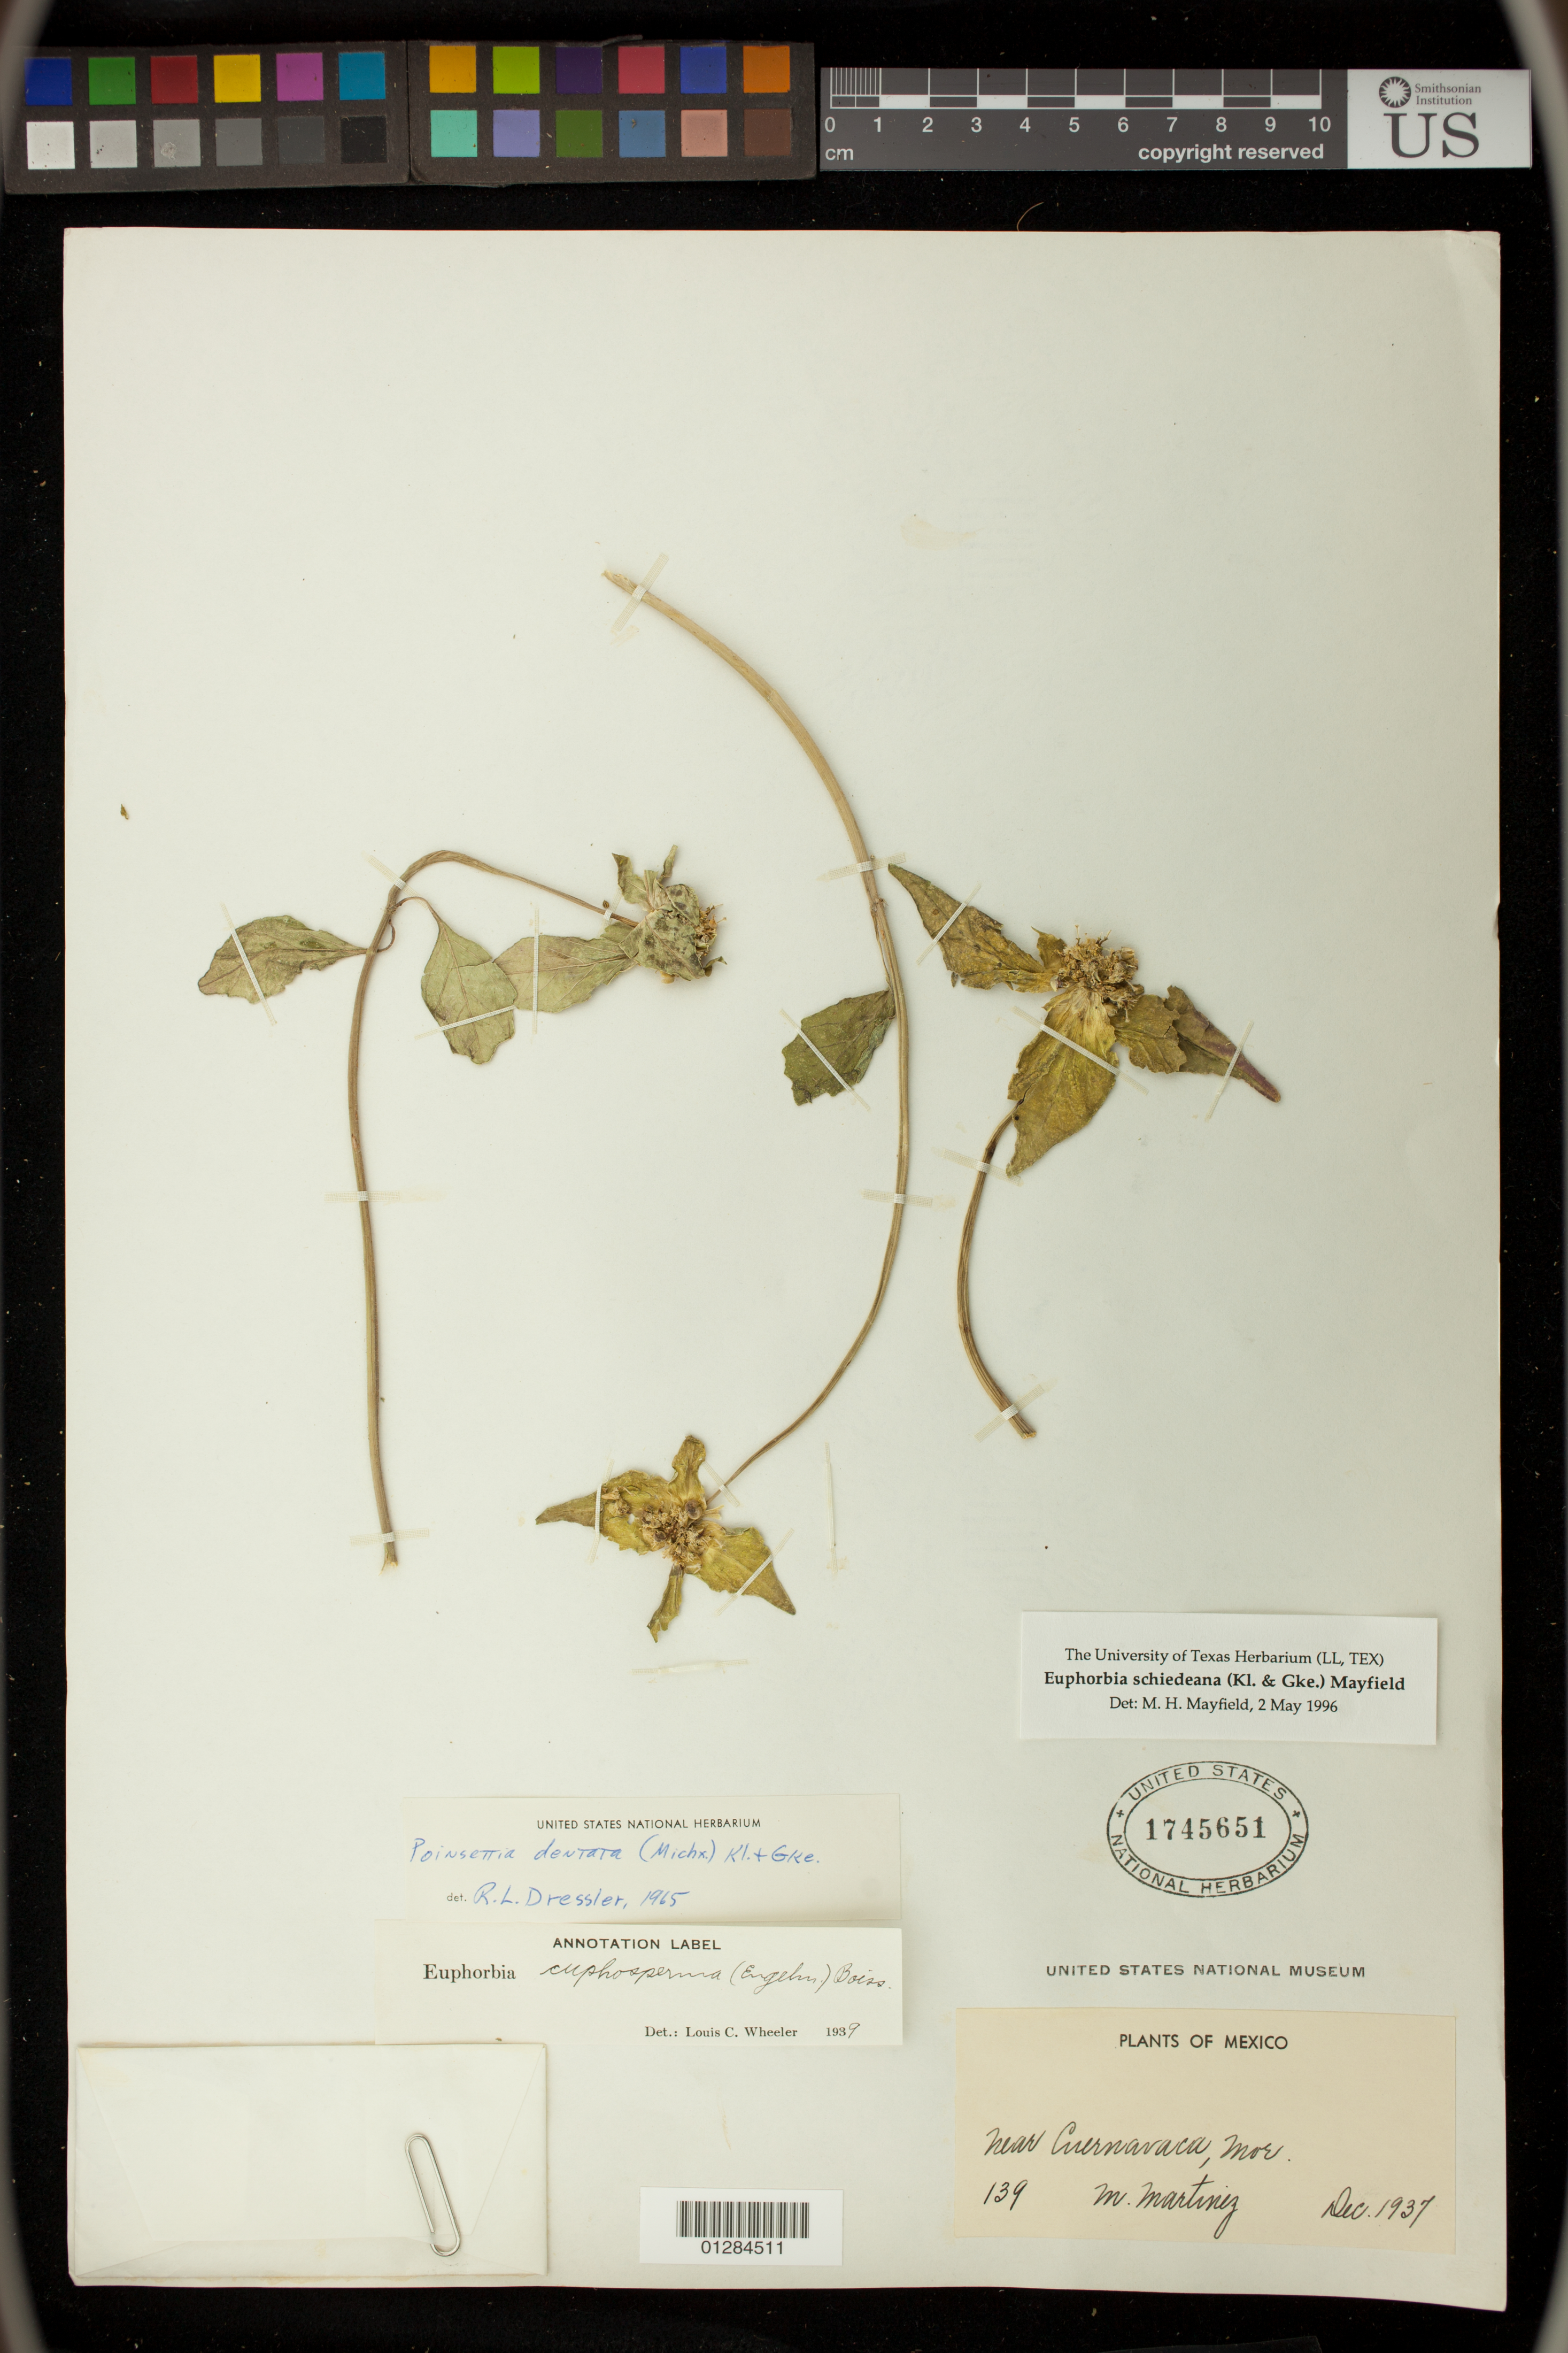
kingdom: Plantae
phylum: Tracheophyta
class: Magnoliopsida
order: Malpighiales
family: Euphorbiaceae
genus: Euphorbia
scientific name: Euphorbia schiedeana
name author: (Klotzsch & Garcke) Mayfield ex C. Nelson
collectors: M. Martinez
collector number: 139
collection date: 1937-12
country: Mexico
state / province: Morelos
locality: near Cuernavaca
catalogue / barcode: US 1745651